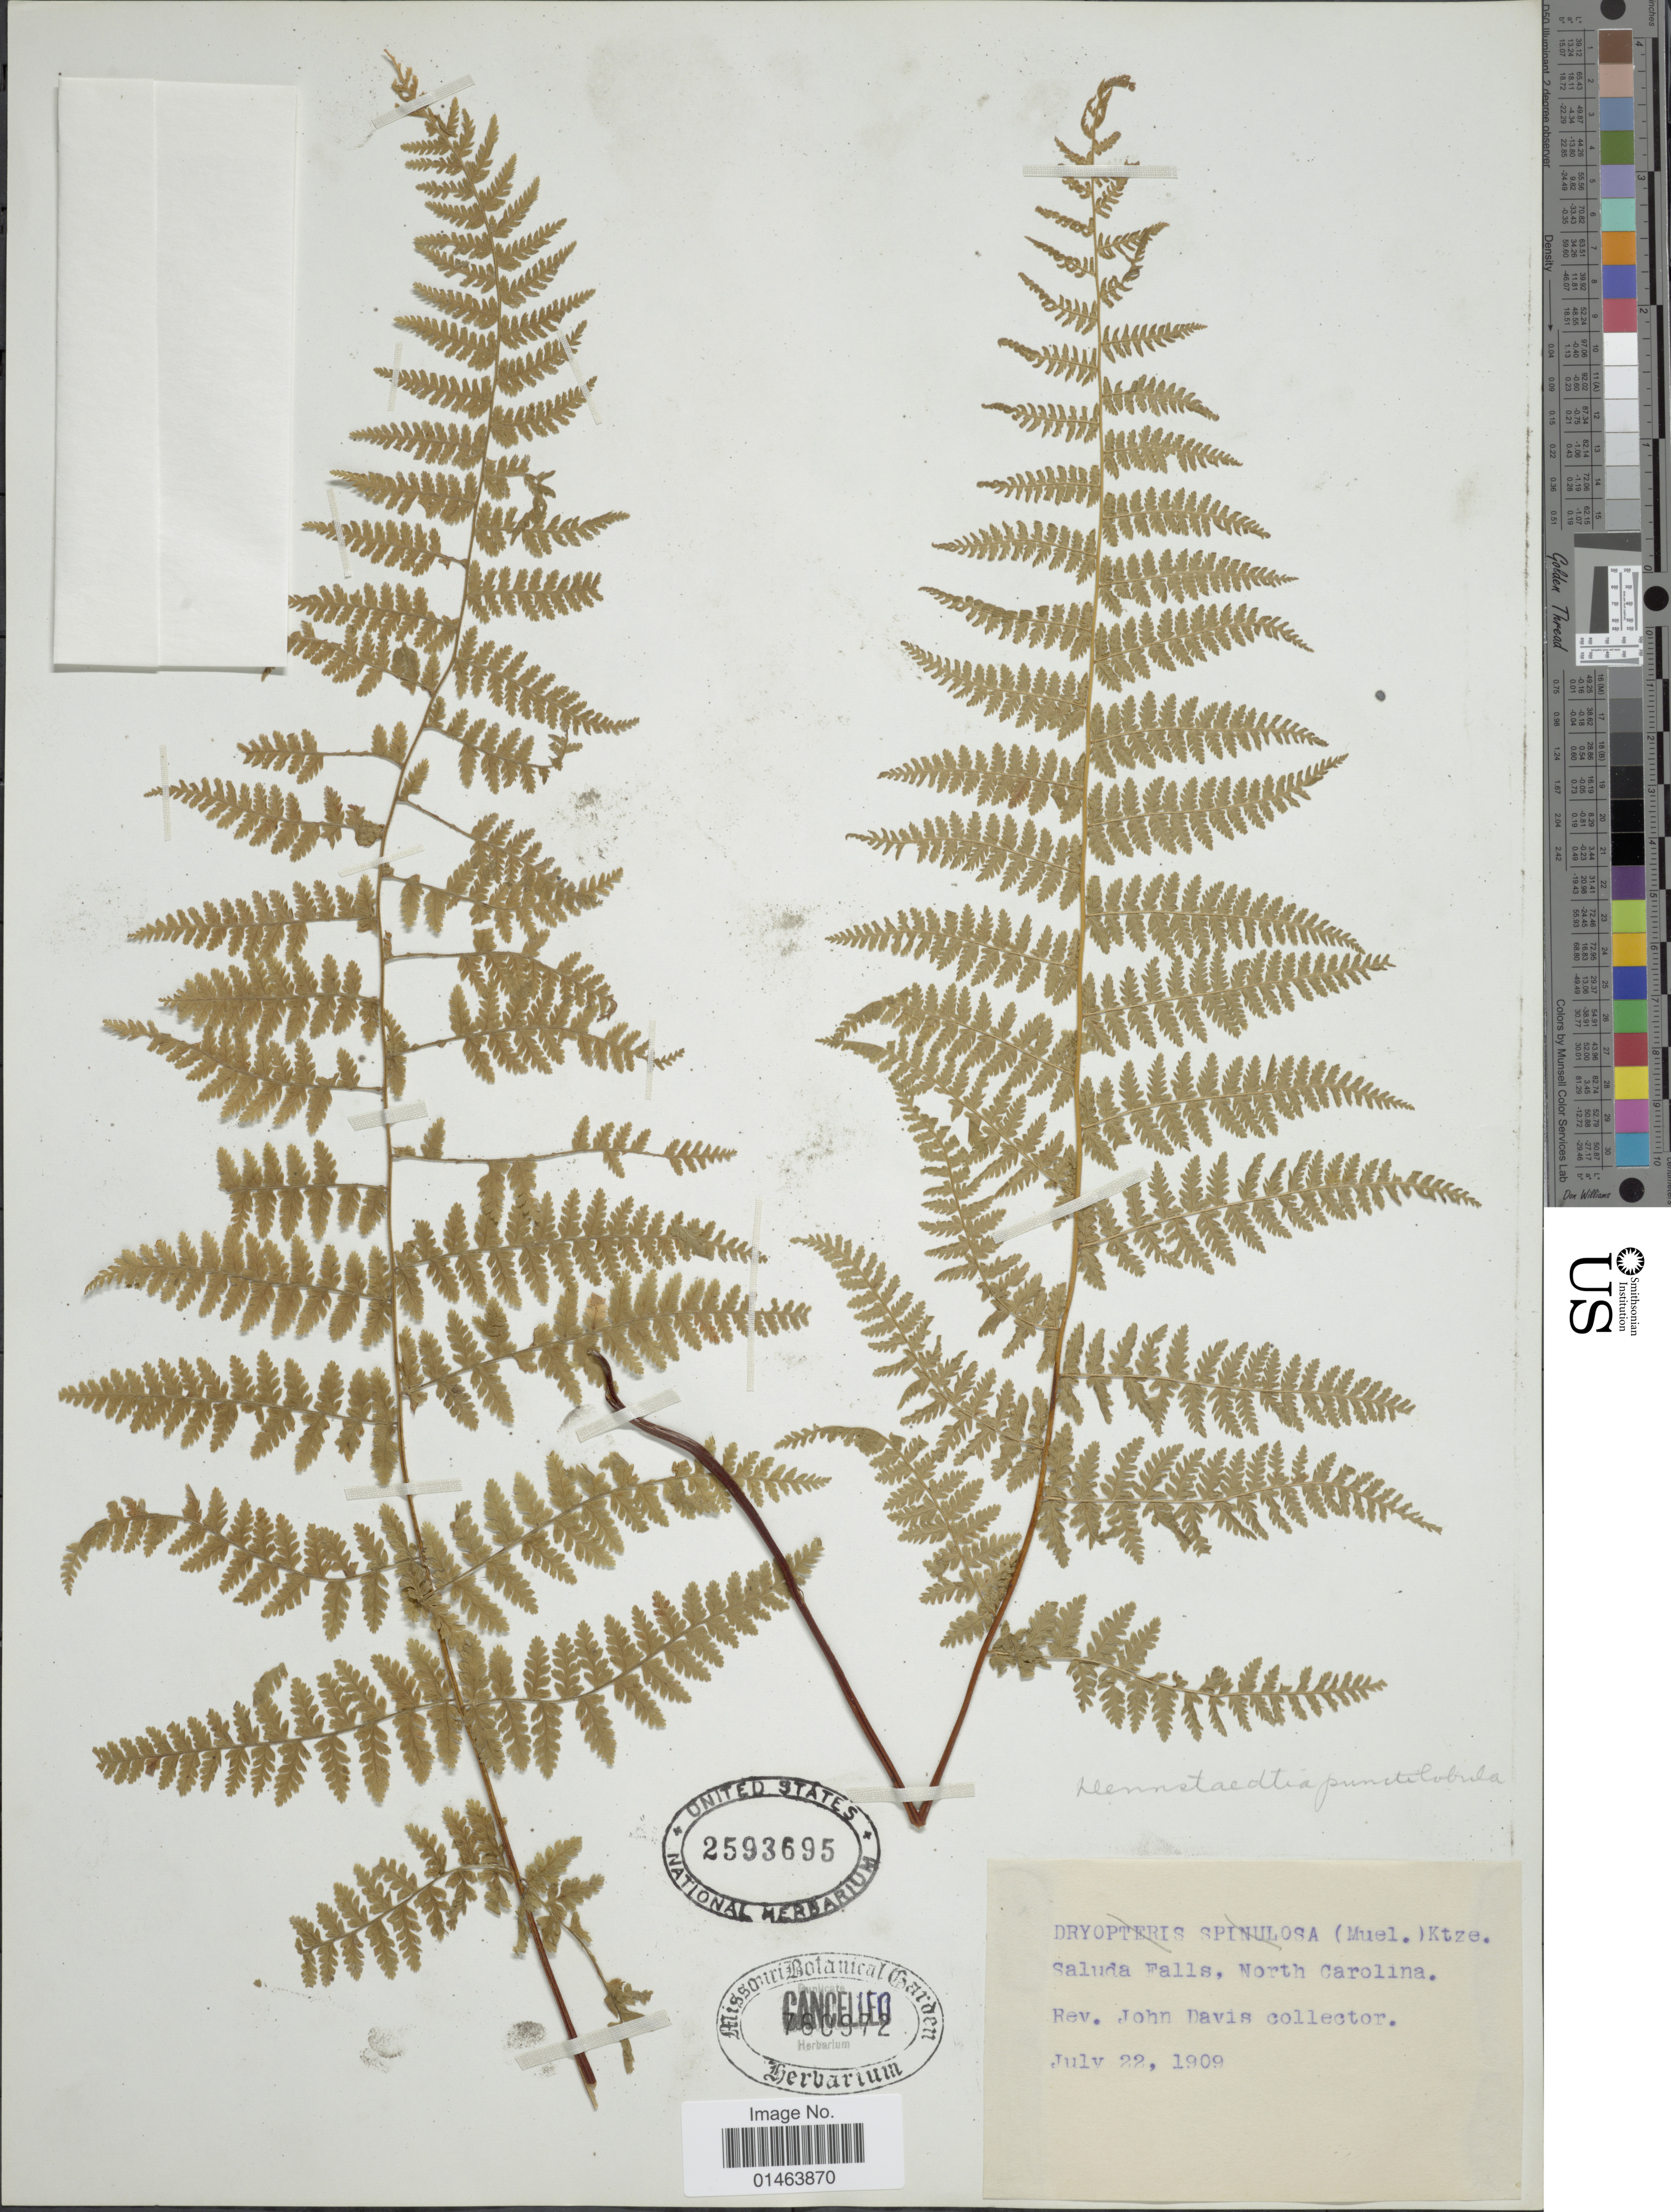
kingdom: Plantae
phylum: Tracheophyta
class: Polypodiopsida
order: Polypodiales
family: Dennstaedtiaceae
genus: Dennstaedtia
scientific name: Dennstaedtia punctilobula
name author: (Michx.) T. Moore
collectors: J. Davis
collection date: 1909-07-22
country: United States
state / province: North Carolina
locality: North Carolina, Saluda Falls.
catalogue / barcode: US 2593695